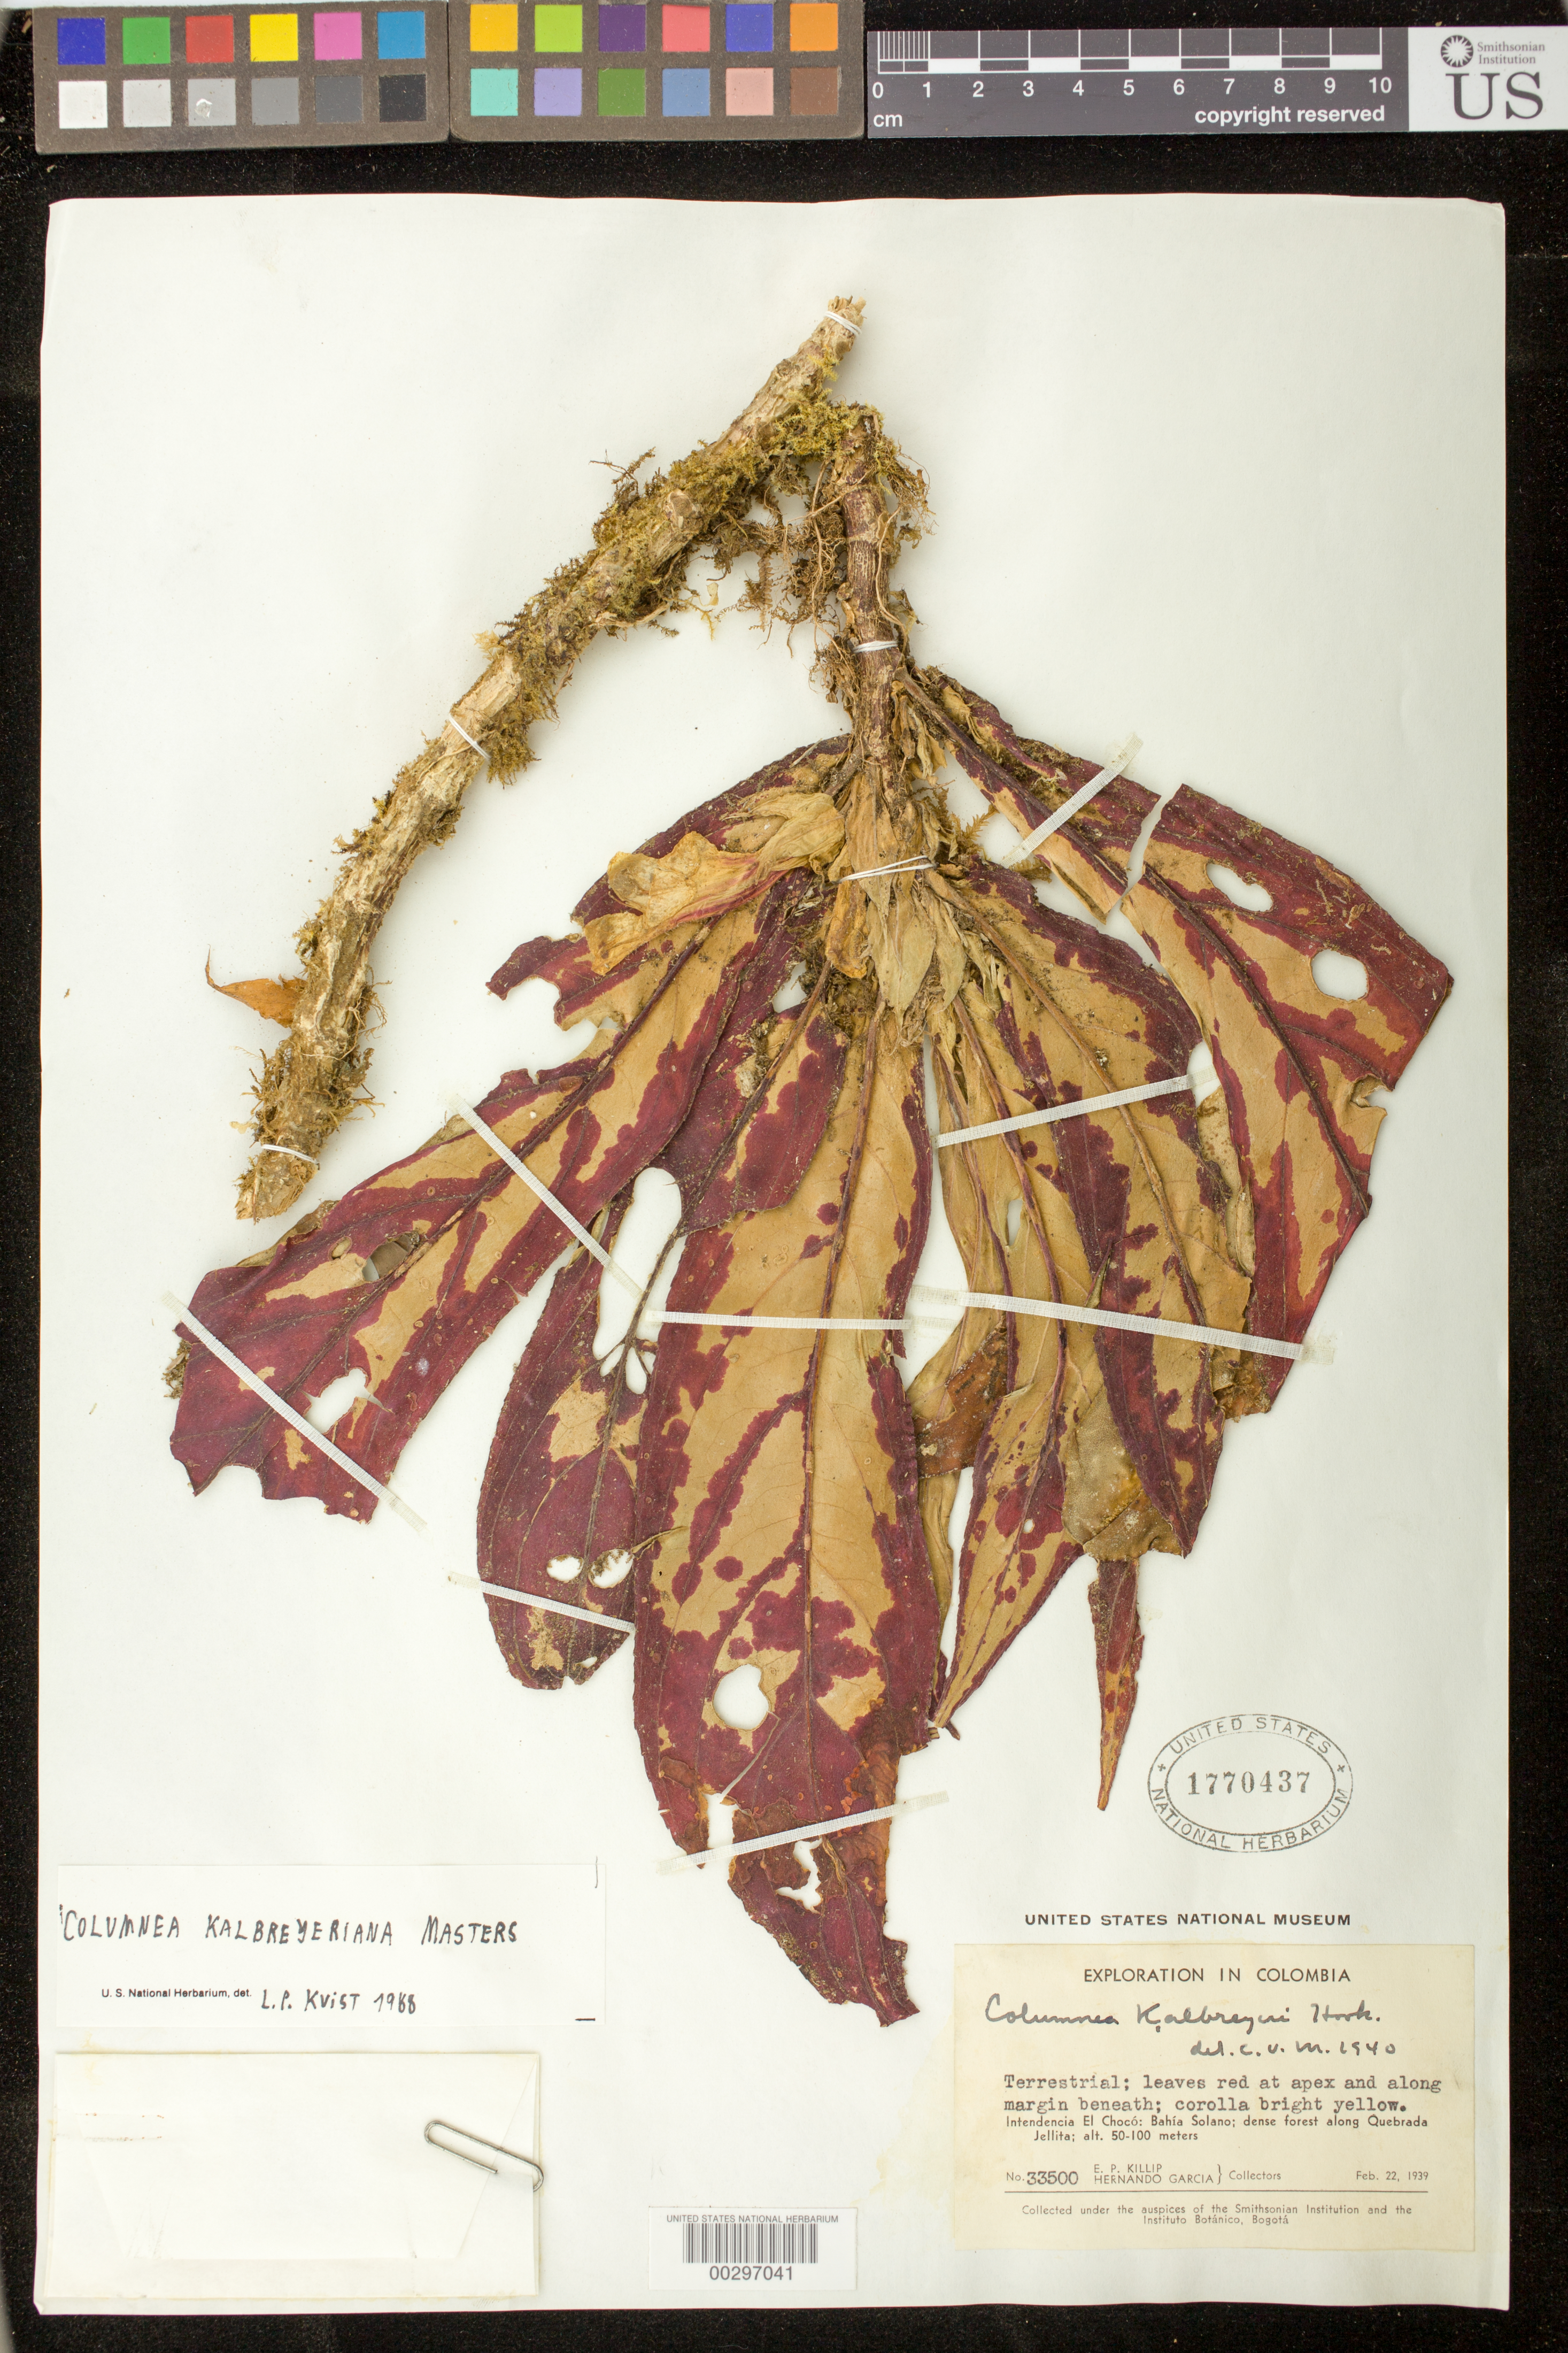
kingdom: Plantae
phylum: Tracheophyta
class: Magnoliopsida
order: Lamiales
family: Gesneriaceae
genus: Columnea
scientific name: Columnea kalbreyeriana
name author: Mast.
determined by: Skog, Laurence E.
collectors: E. P. Killip & H. Garcia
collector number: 33500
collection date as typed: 22 Feb 1939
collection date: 1939-02-22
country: Colombia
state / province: Chocó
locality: Bahía Solano, along Quebrada Jellita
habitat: Dense forest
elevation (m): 50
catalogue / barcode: US 1770437